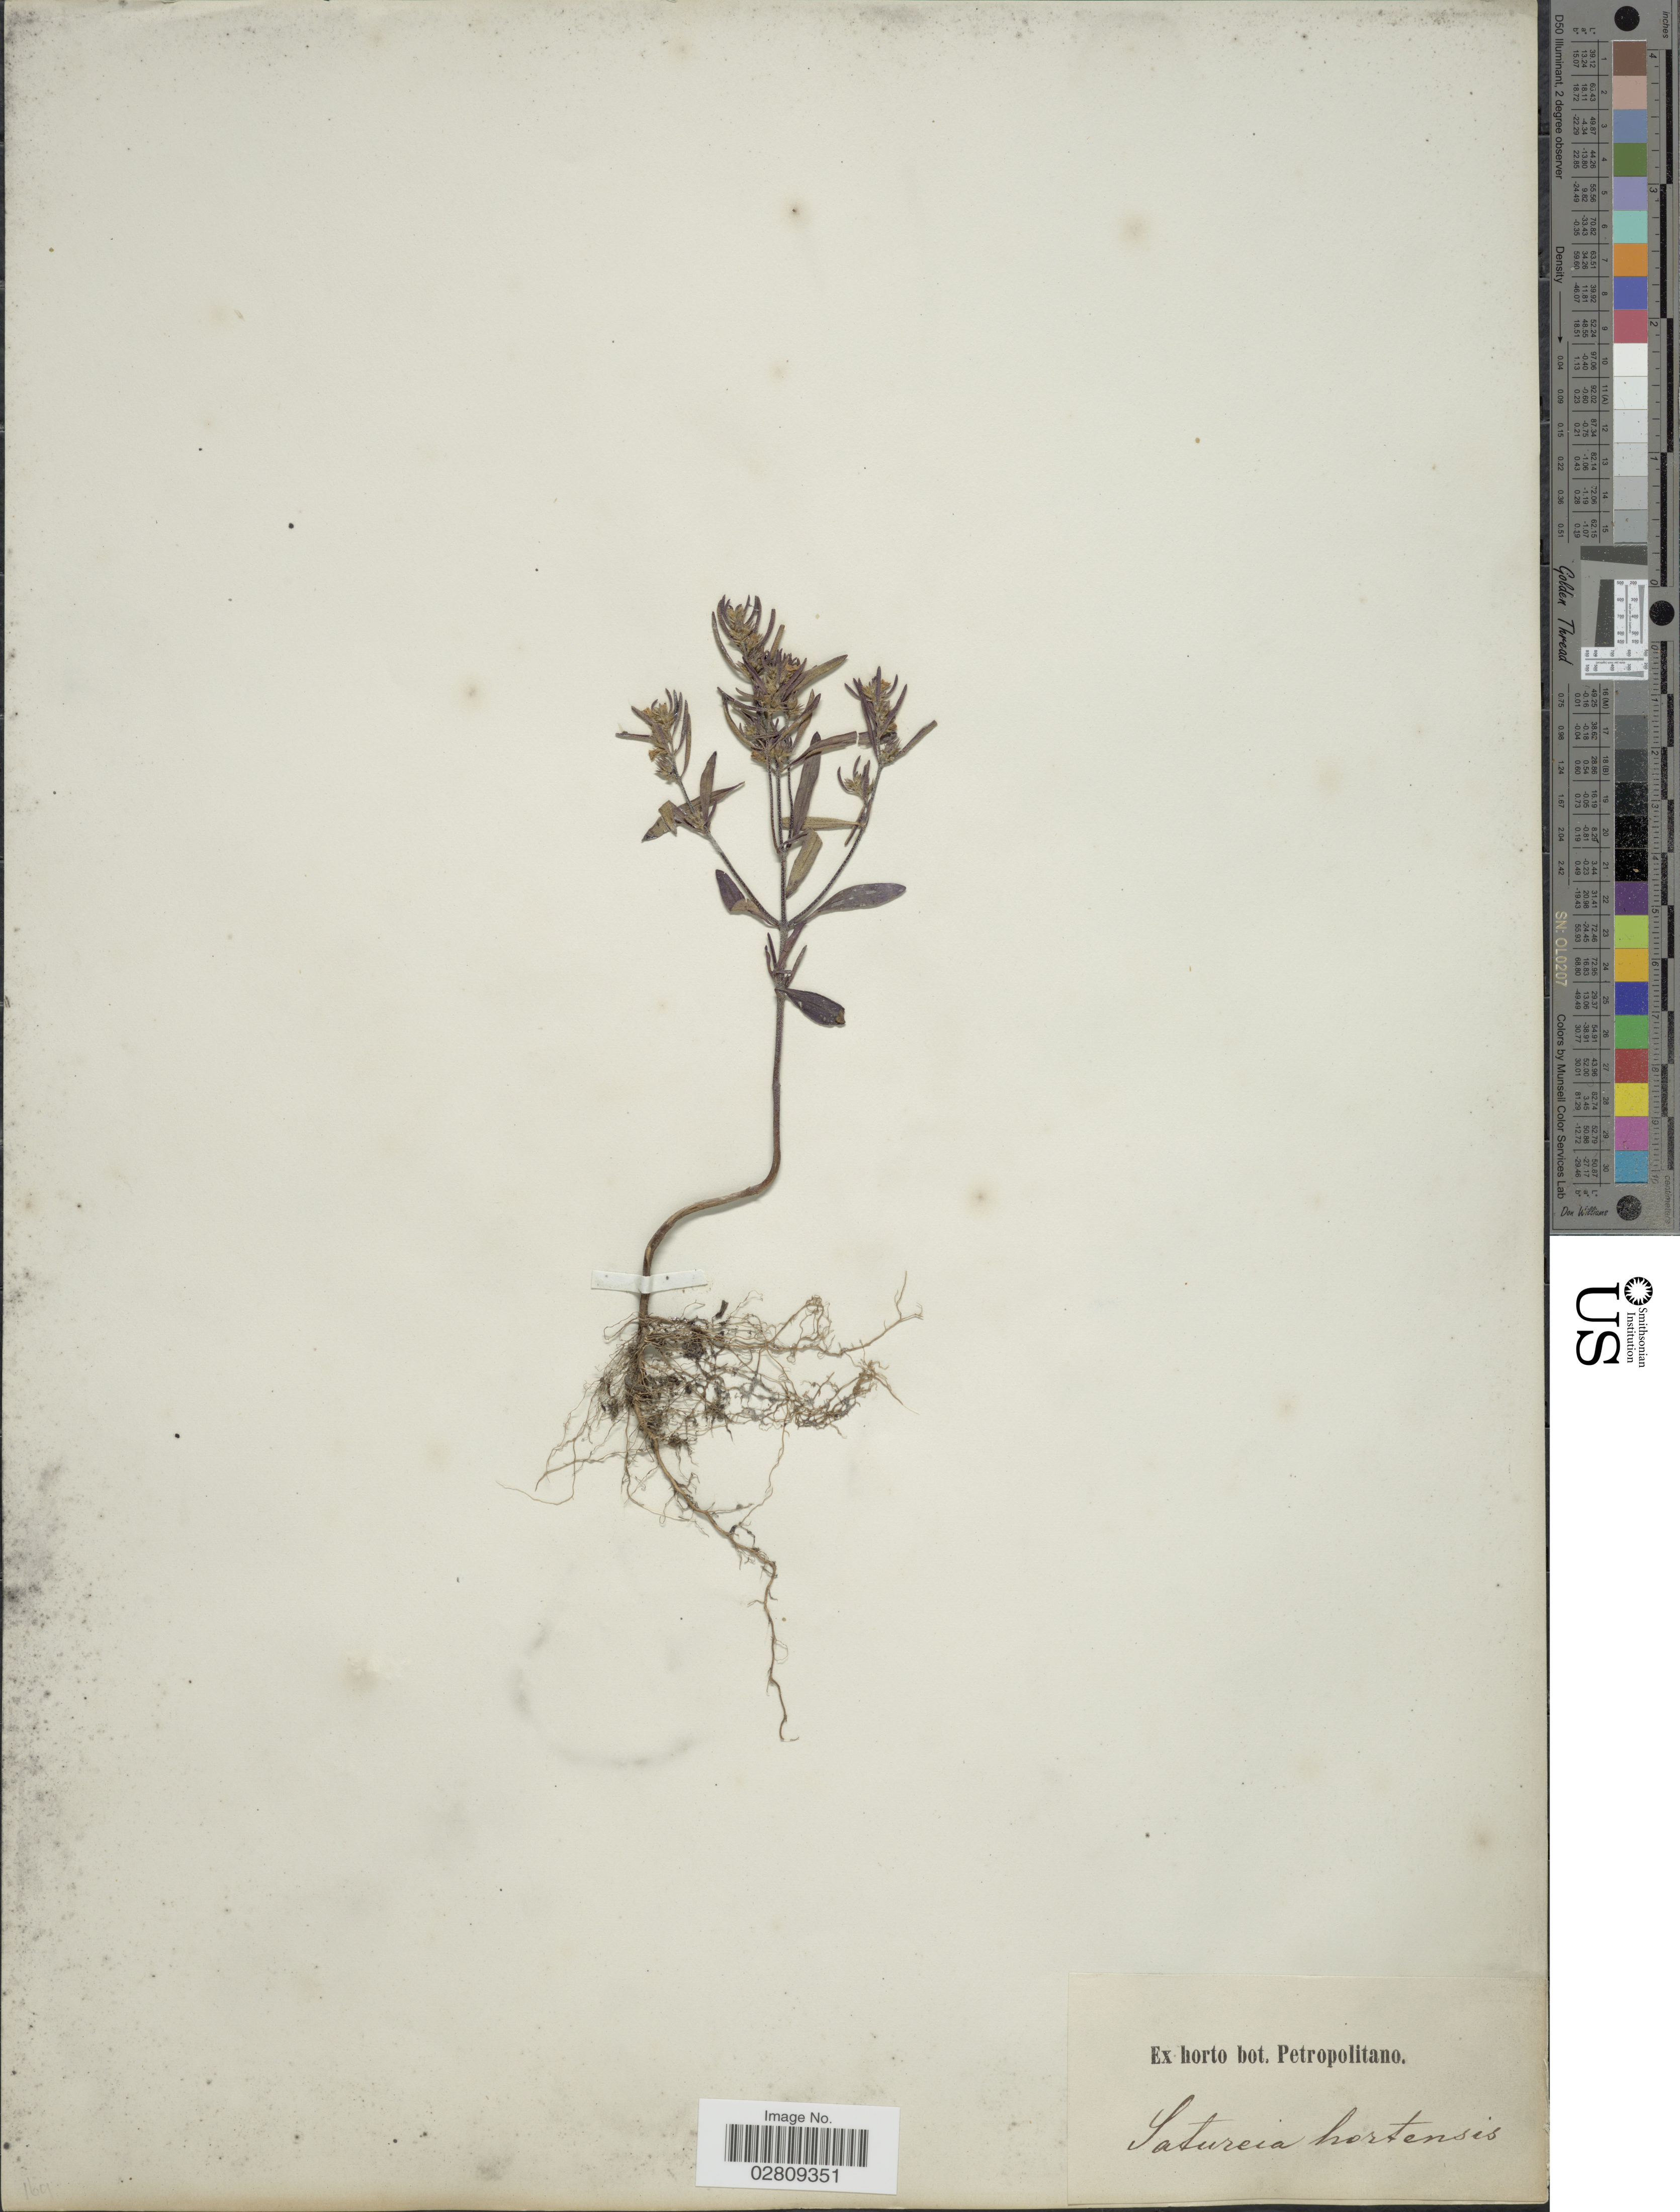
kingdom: Plantae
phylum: Tracheophyta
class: Magnoliopsida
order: Lamiales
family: Lamiaceae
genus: Satureja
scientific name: Satureja hortensis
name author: L.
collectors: ex Herb. bot. Petropolitano